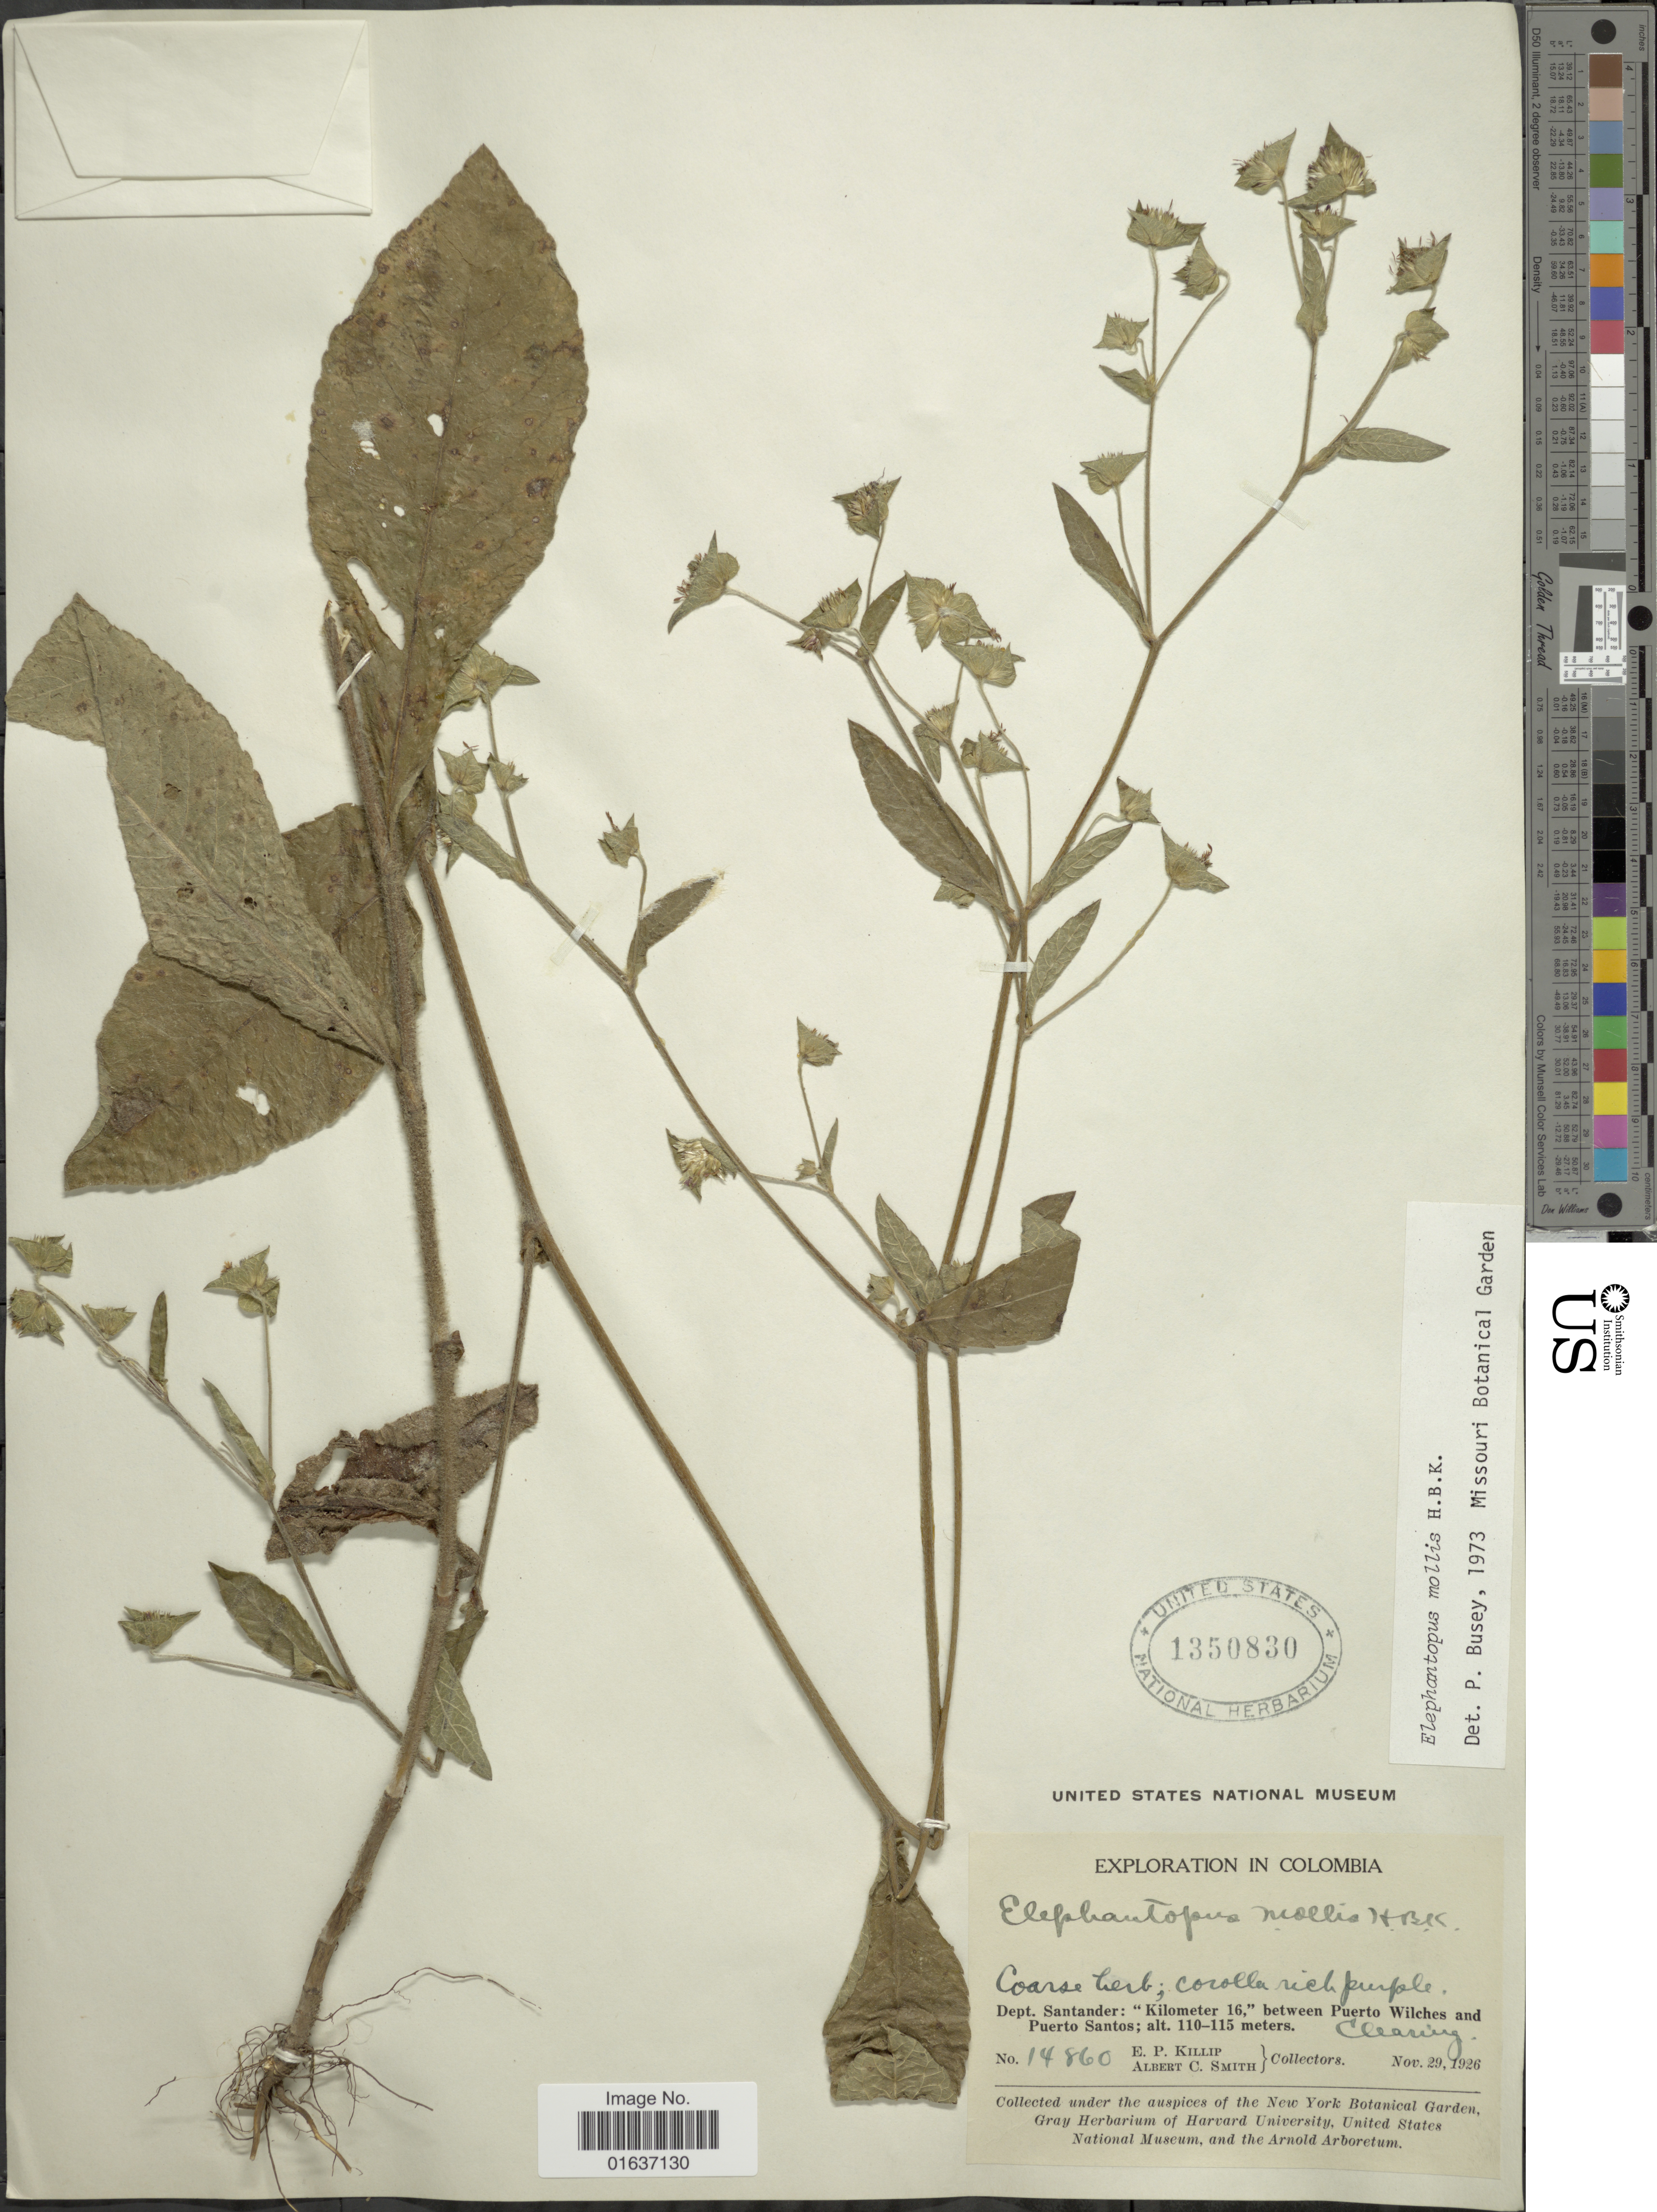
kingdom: Plantae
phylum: Tracheophyta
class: Magnoliopsida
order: Asterales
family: Asteraceae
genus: Elephantopus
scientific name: Elephantopus mollis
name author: Kunth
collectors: E. P. Killip & A. C. Smith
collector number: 14860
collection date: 1926-11-29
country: Colombia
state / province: Santander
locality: Coarse herb. "Kilometer 16,"between Puerto Wilches and Puerto Santos, Clearing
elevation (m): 110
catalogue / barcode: US 1350830